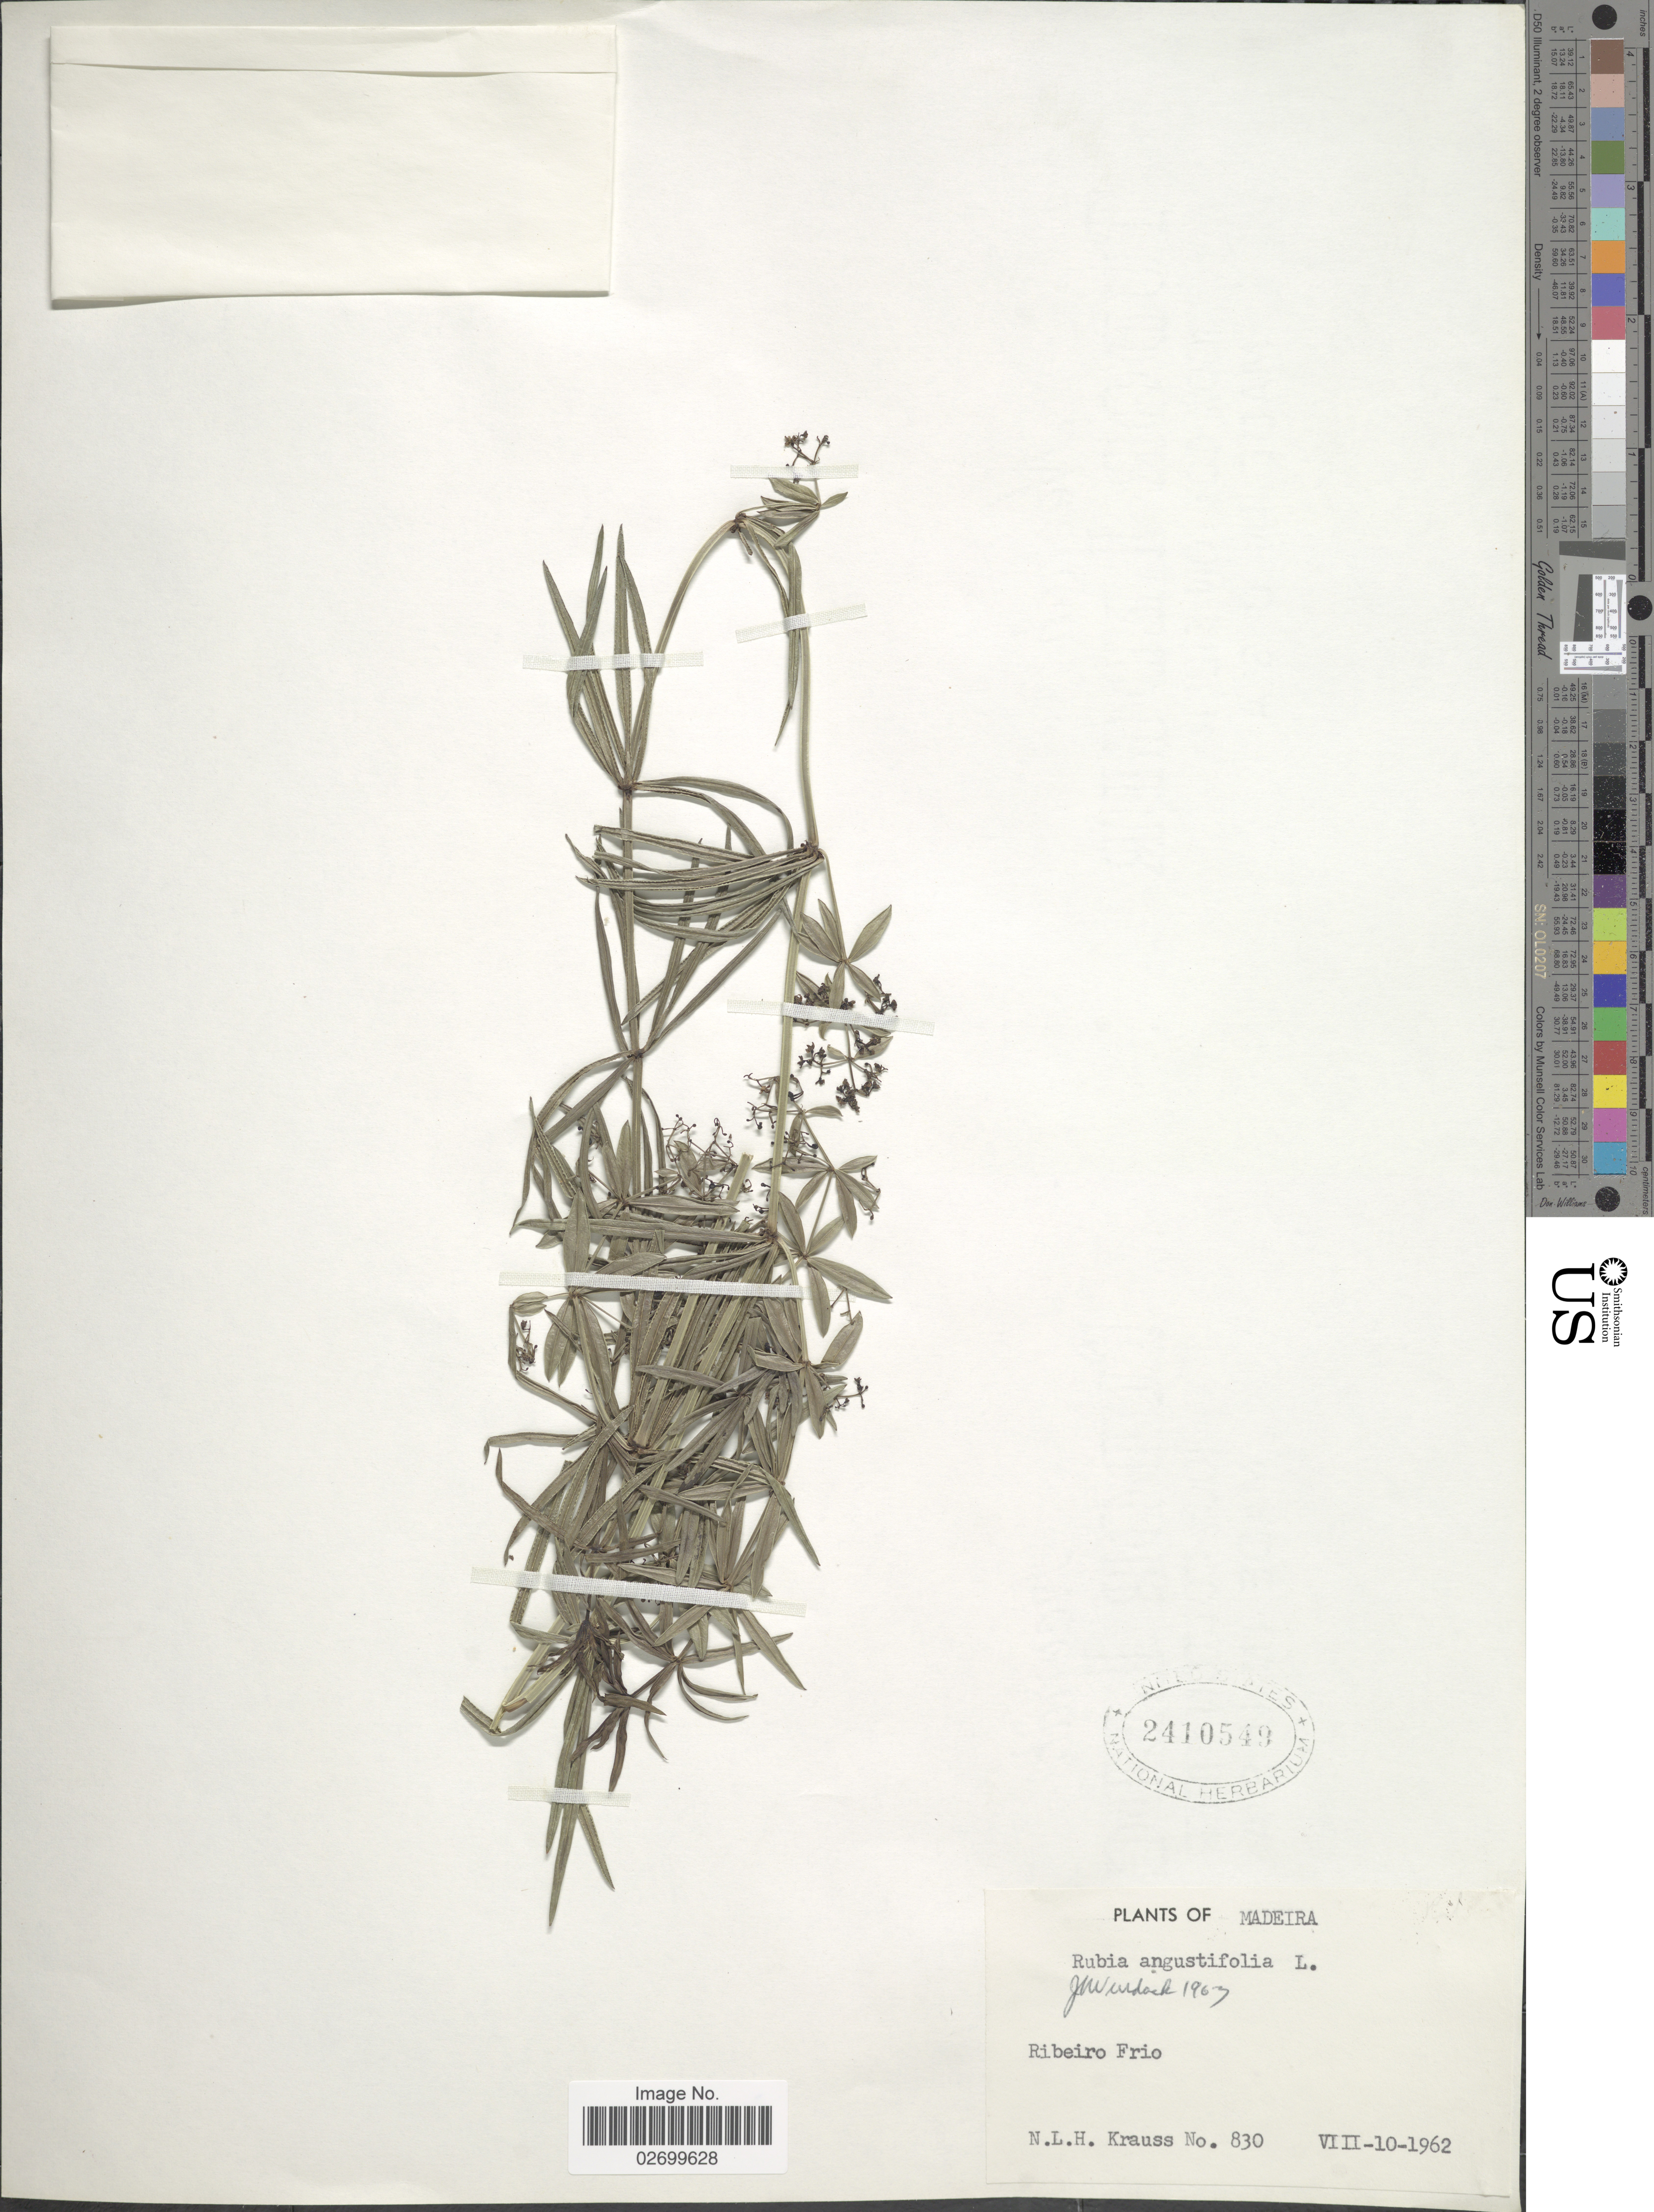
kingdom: Plantae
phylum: Tracheophyta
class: Magnoliopsida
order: Gentianales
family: Rubiaceae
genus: Rubia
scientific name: Rubia angustifolia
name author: L.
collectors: N. Krauss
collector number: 830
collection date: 1962-08-10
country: Portugal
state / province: Madeira (Aut. Reg.)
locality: Madeira, Ribeiro Frio.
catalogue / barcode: US 2410549